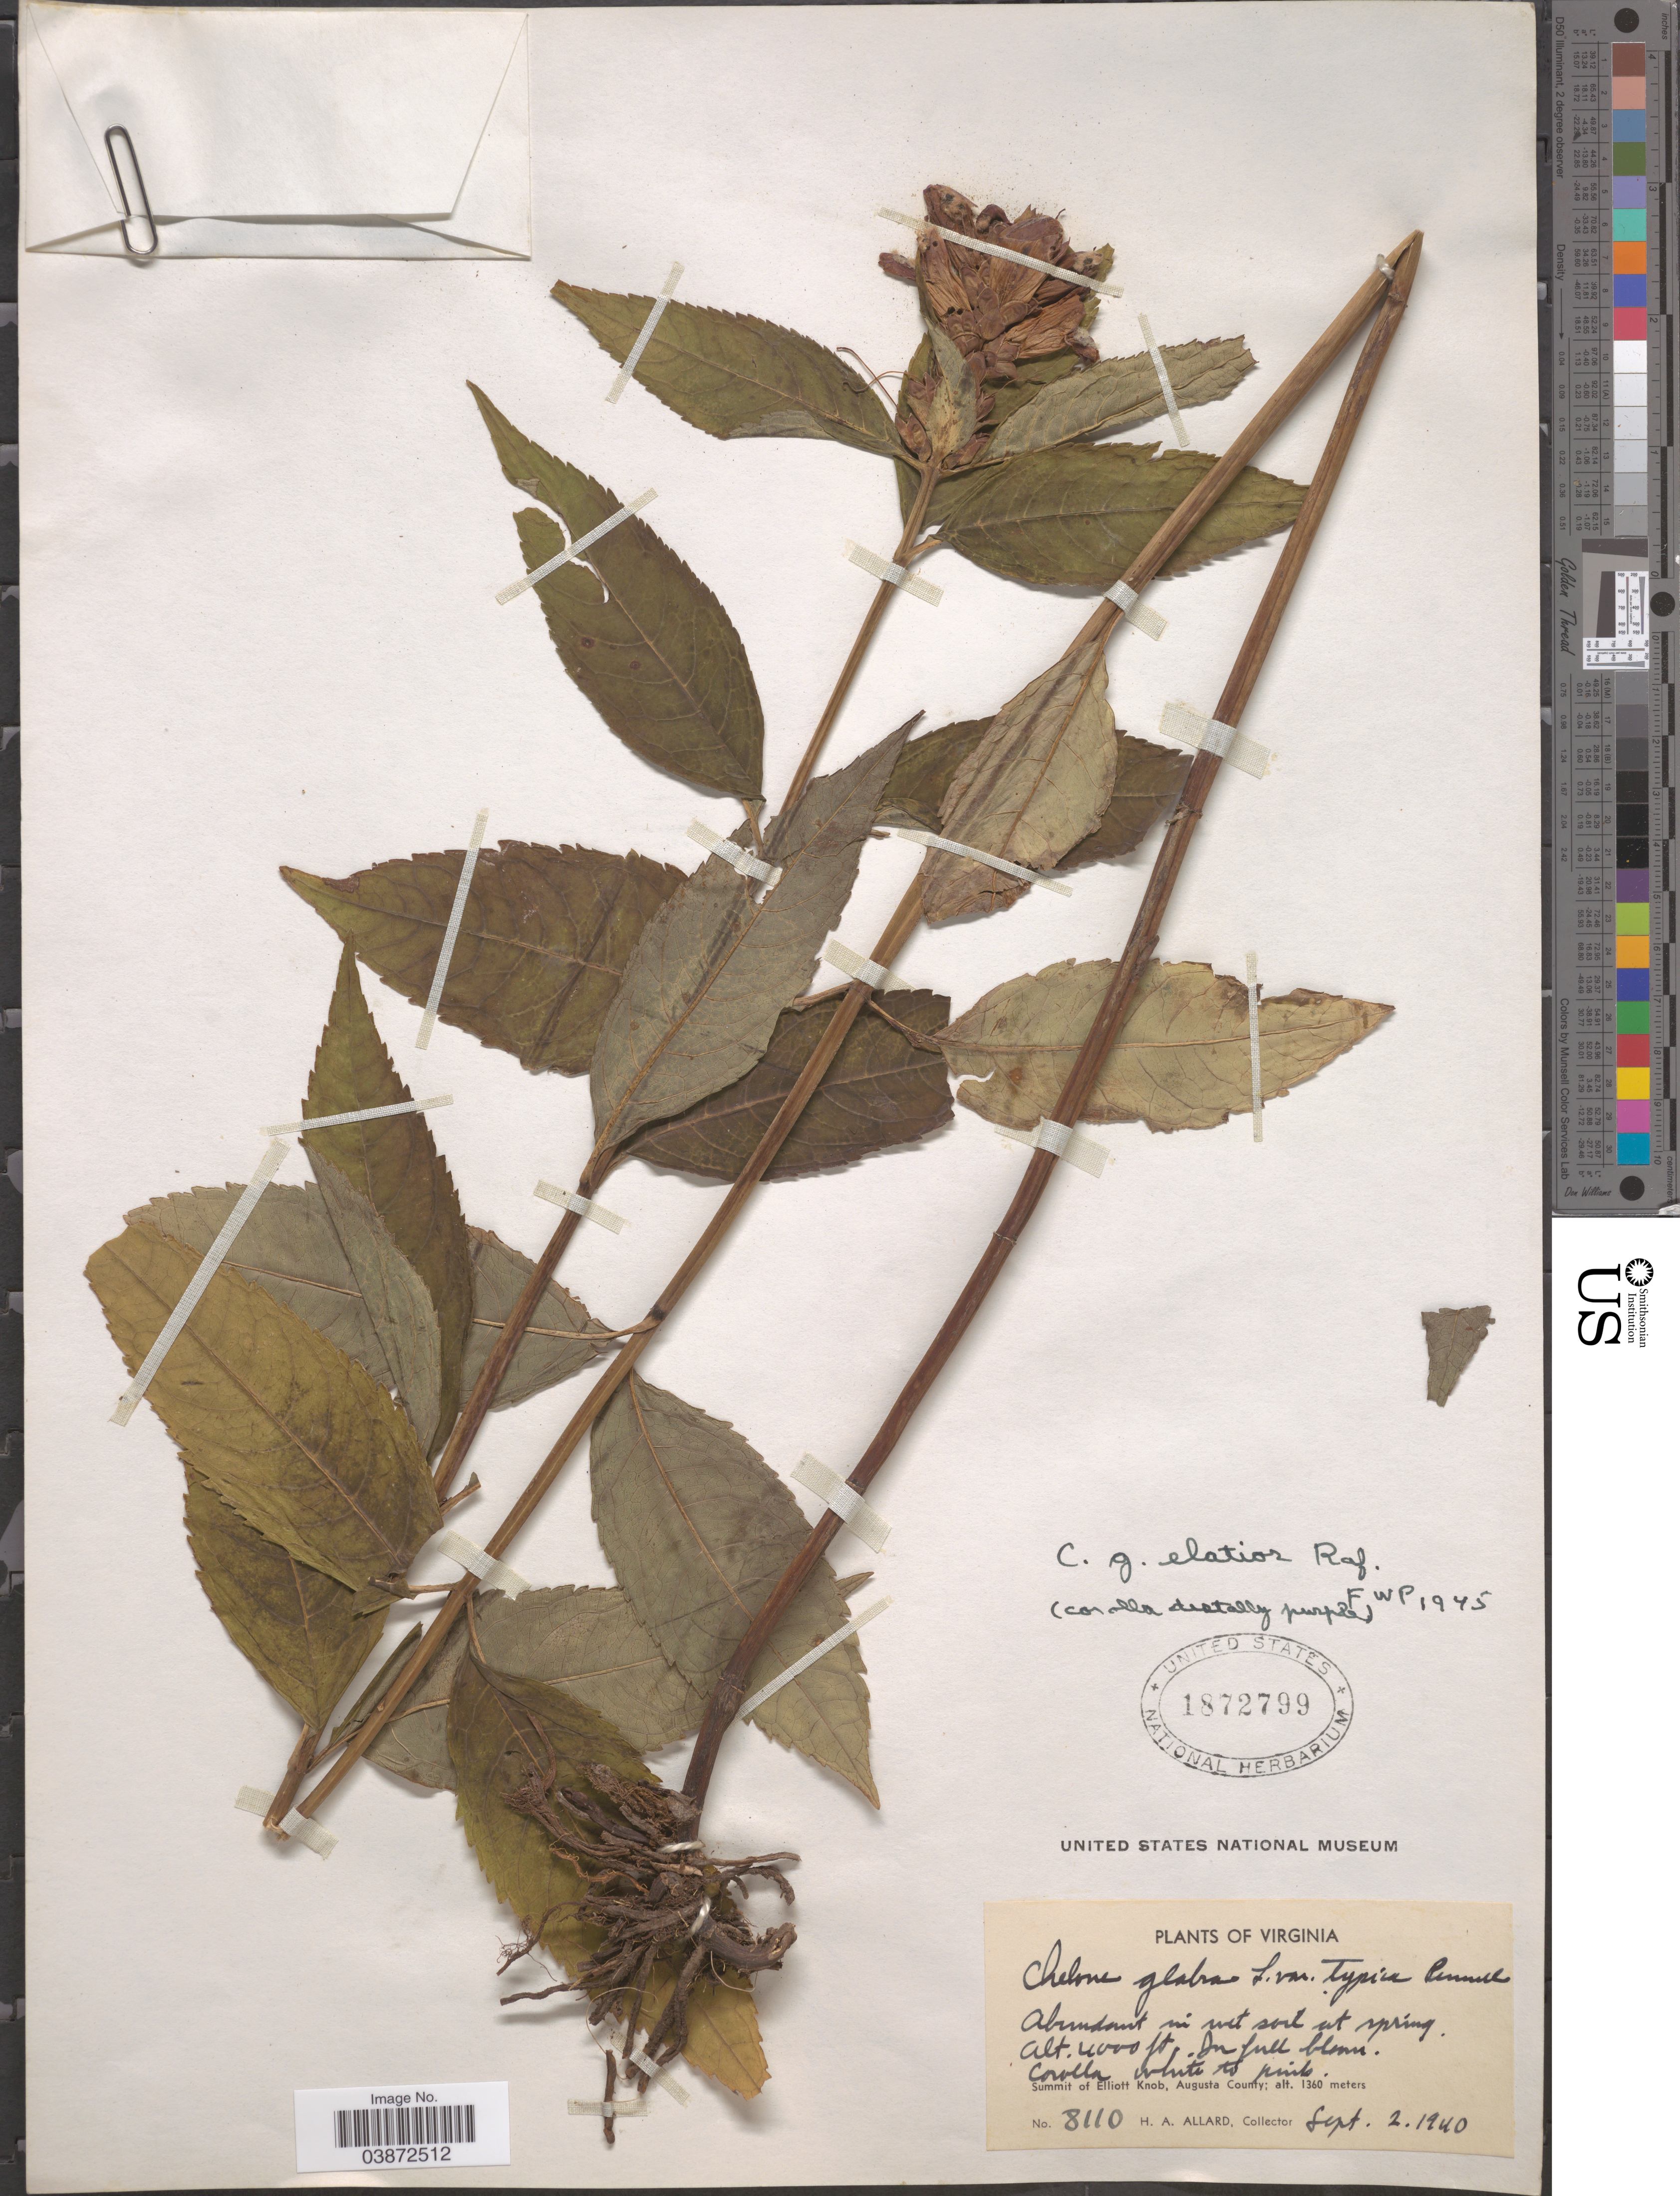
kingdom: Plantae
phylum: Tracheophyta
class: Magnoliopsida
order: Lamiales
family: Plantaginaceae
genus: Chelone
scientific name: Chelone glabra var. elatior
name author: Raf.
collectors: H. A. Allard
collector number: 8110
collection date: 1940-09-02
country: United States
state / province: Virginia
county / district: Augusta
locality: Summit of Elliott Knob, Augusta County.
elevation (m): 1360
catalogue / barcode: US 1872799